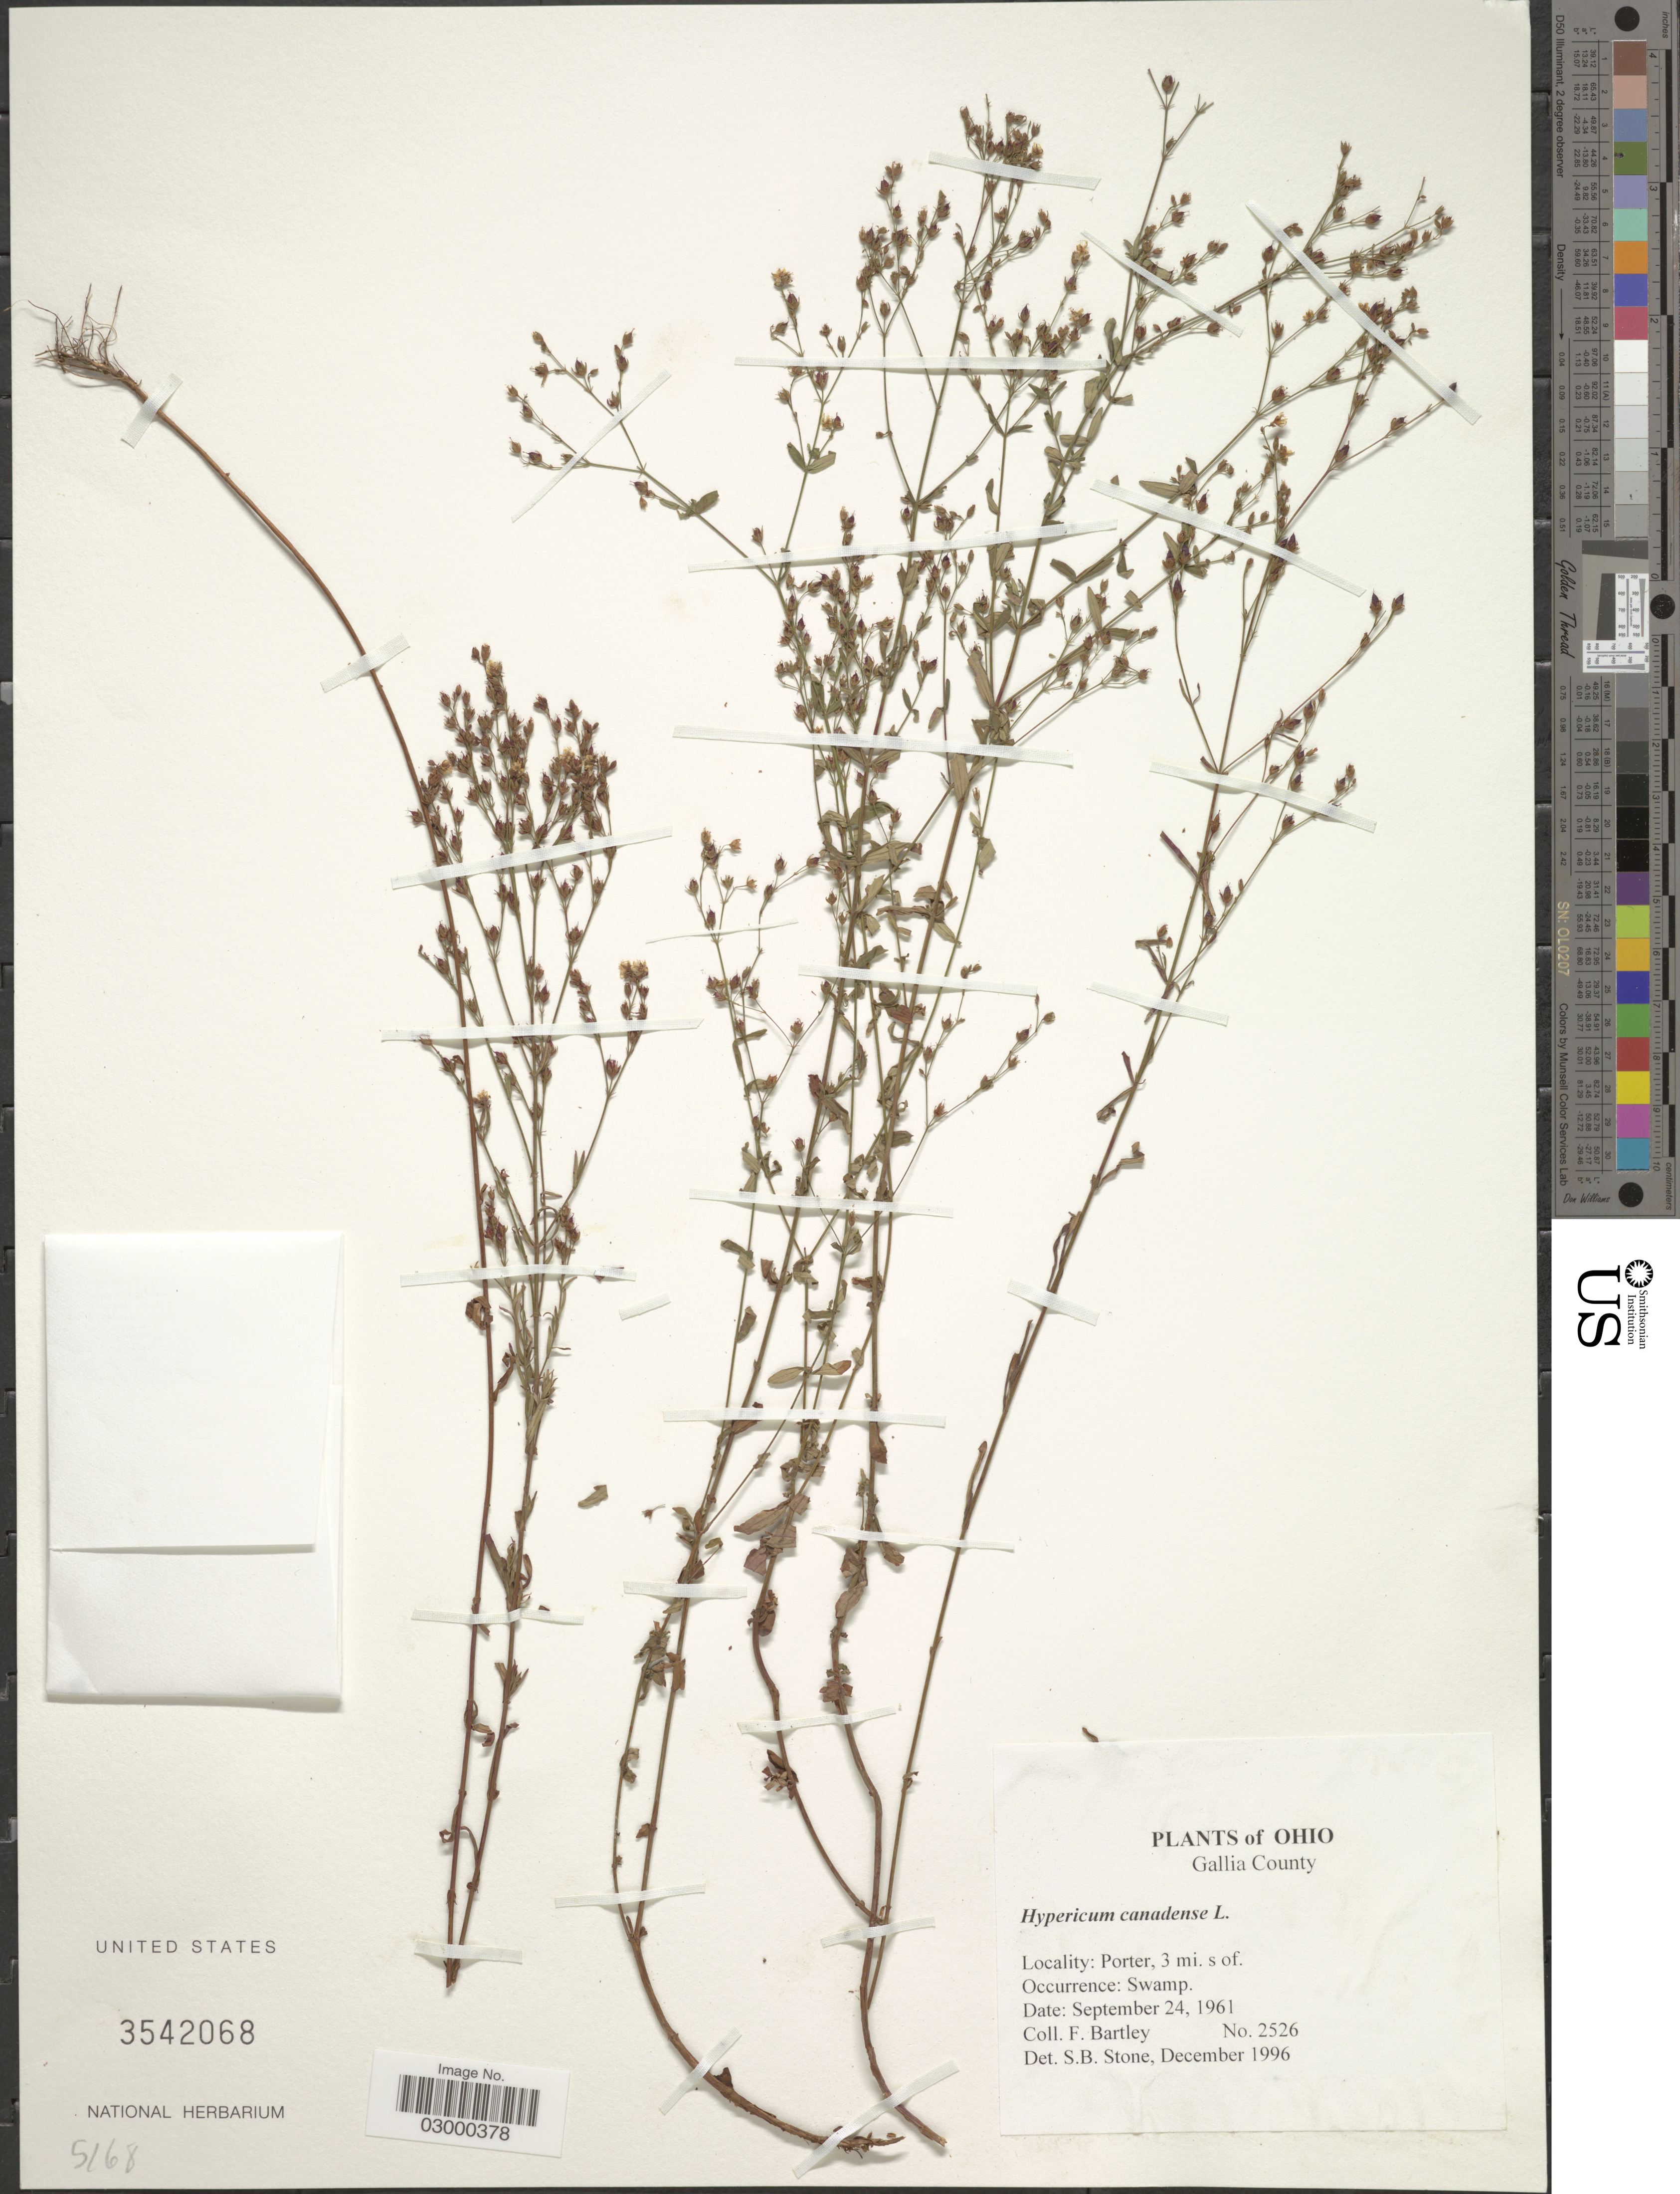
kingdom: Plantae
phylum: Tracheophyta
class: Magnoliopsida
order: Malpighiales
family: Hypericaceae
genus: Hypericum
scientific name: Hypericum canadense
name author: L.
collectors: F. Bartley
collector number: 2526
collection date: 1961-09-24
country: United States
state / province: Ohio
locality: Gallia County, Porter, 3 mi. s of.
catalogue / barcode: US 3542068